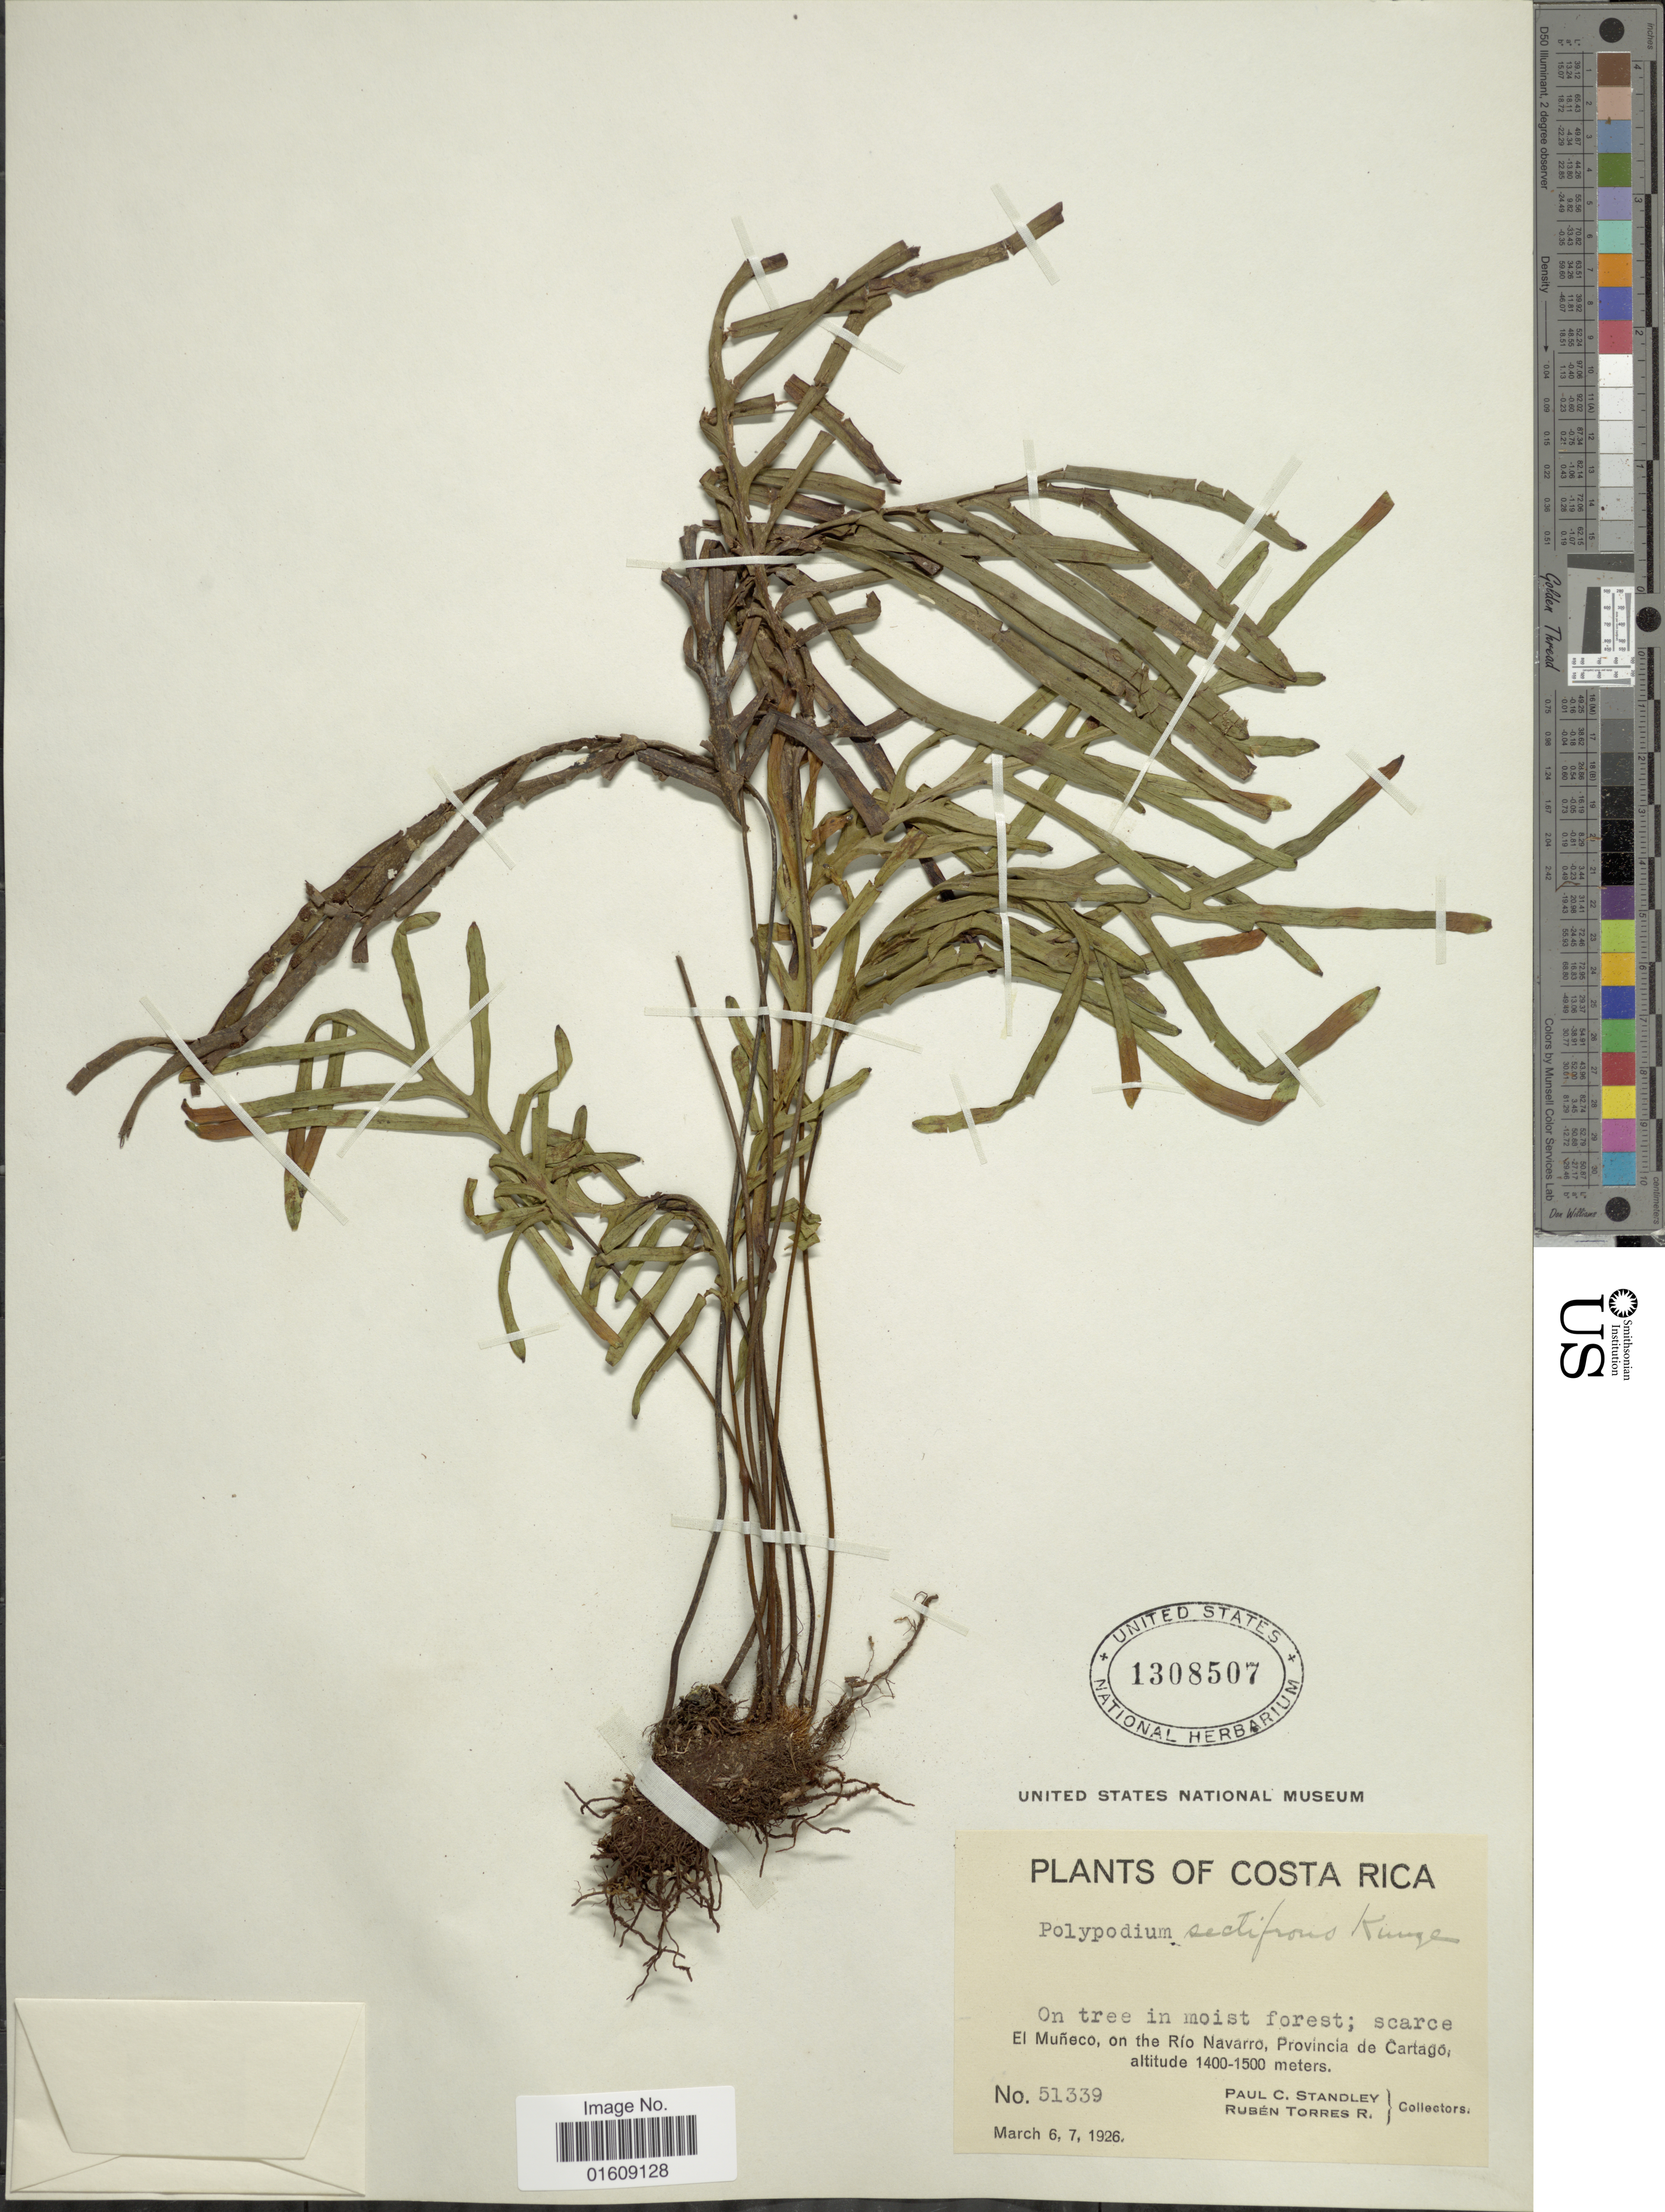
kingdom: Plantae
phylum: Tracheophyta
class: Polypodiopsida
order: Polypodiales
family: Polypodiaceae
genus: Zygophlebia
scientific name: Zygophlebia sectifrons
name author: (Kunze ex Mett.) L.E. Bishop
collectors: P. C. Standley & R. Torres Rojas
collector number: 51339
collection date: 1926-03-06/1926-03-07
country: Costa Rica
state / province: Cartago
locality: Costa Rica, El Muñeco, on the Río Navarro, Provincia de Cartago.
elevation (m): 1400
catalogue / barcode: US 1308507